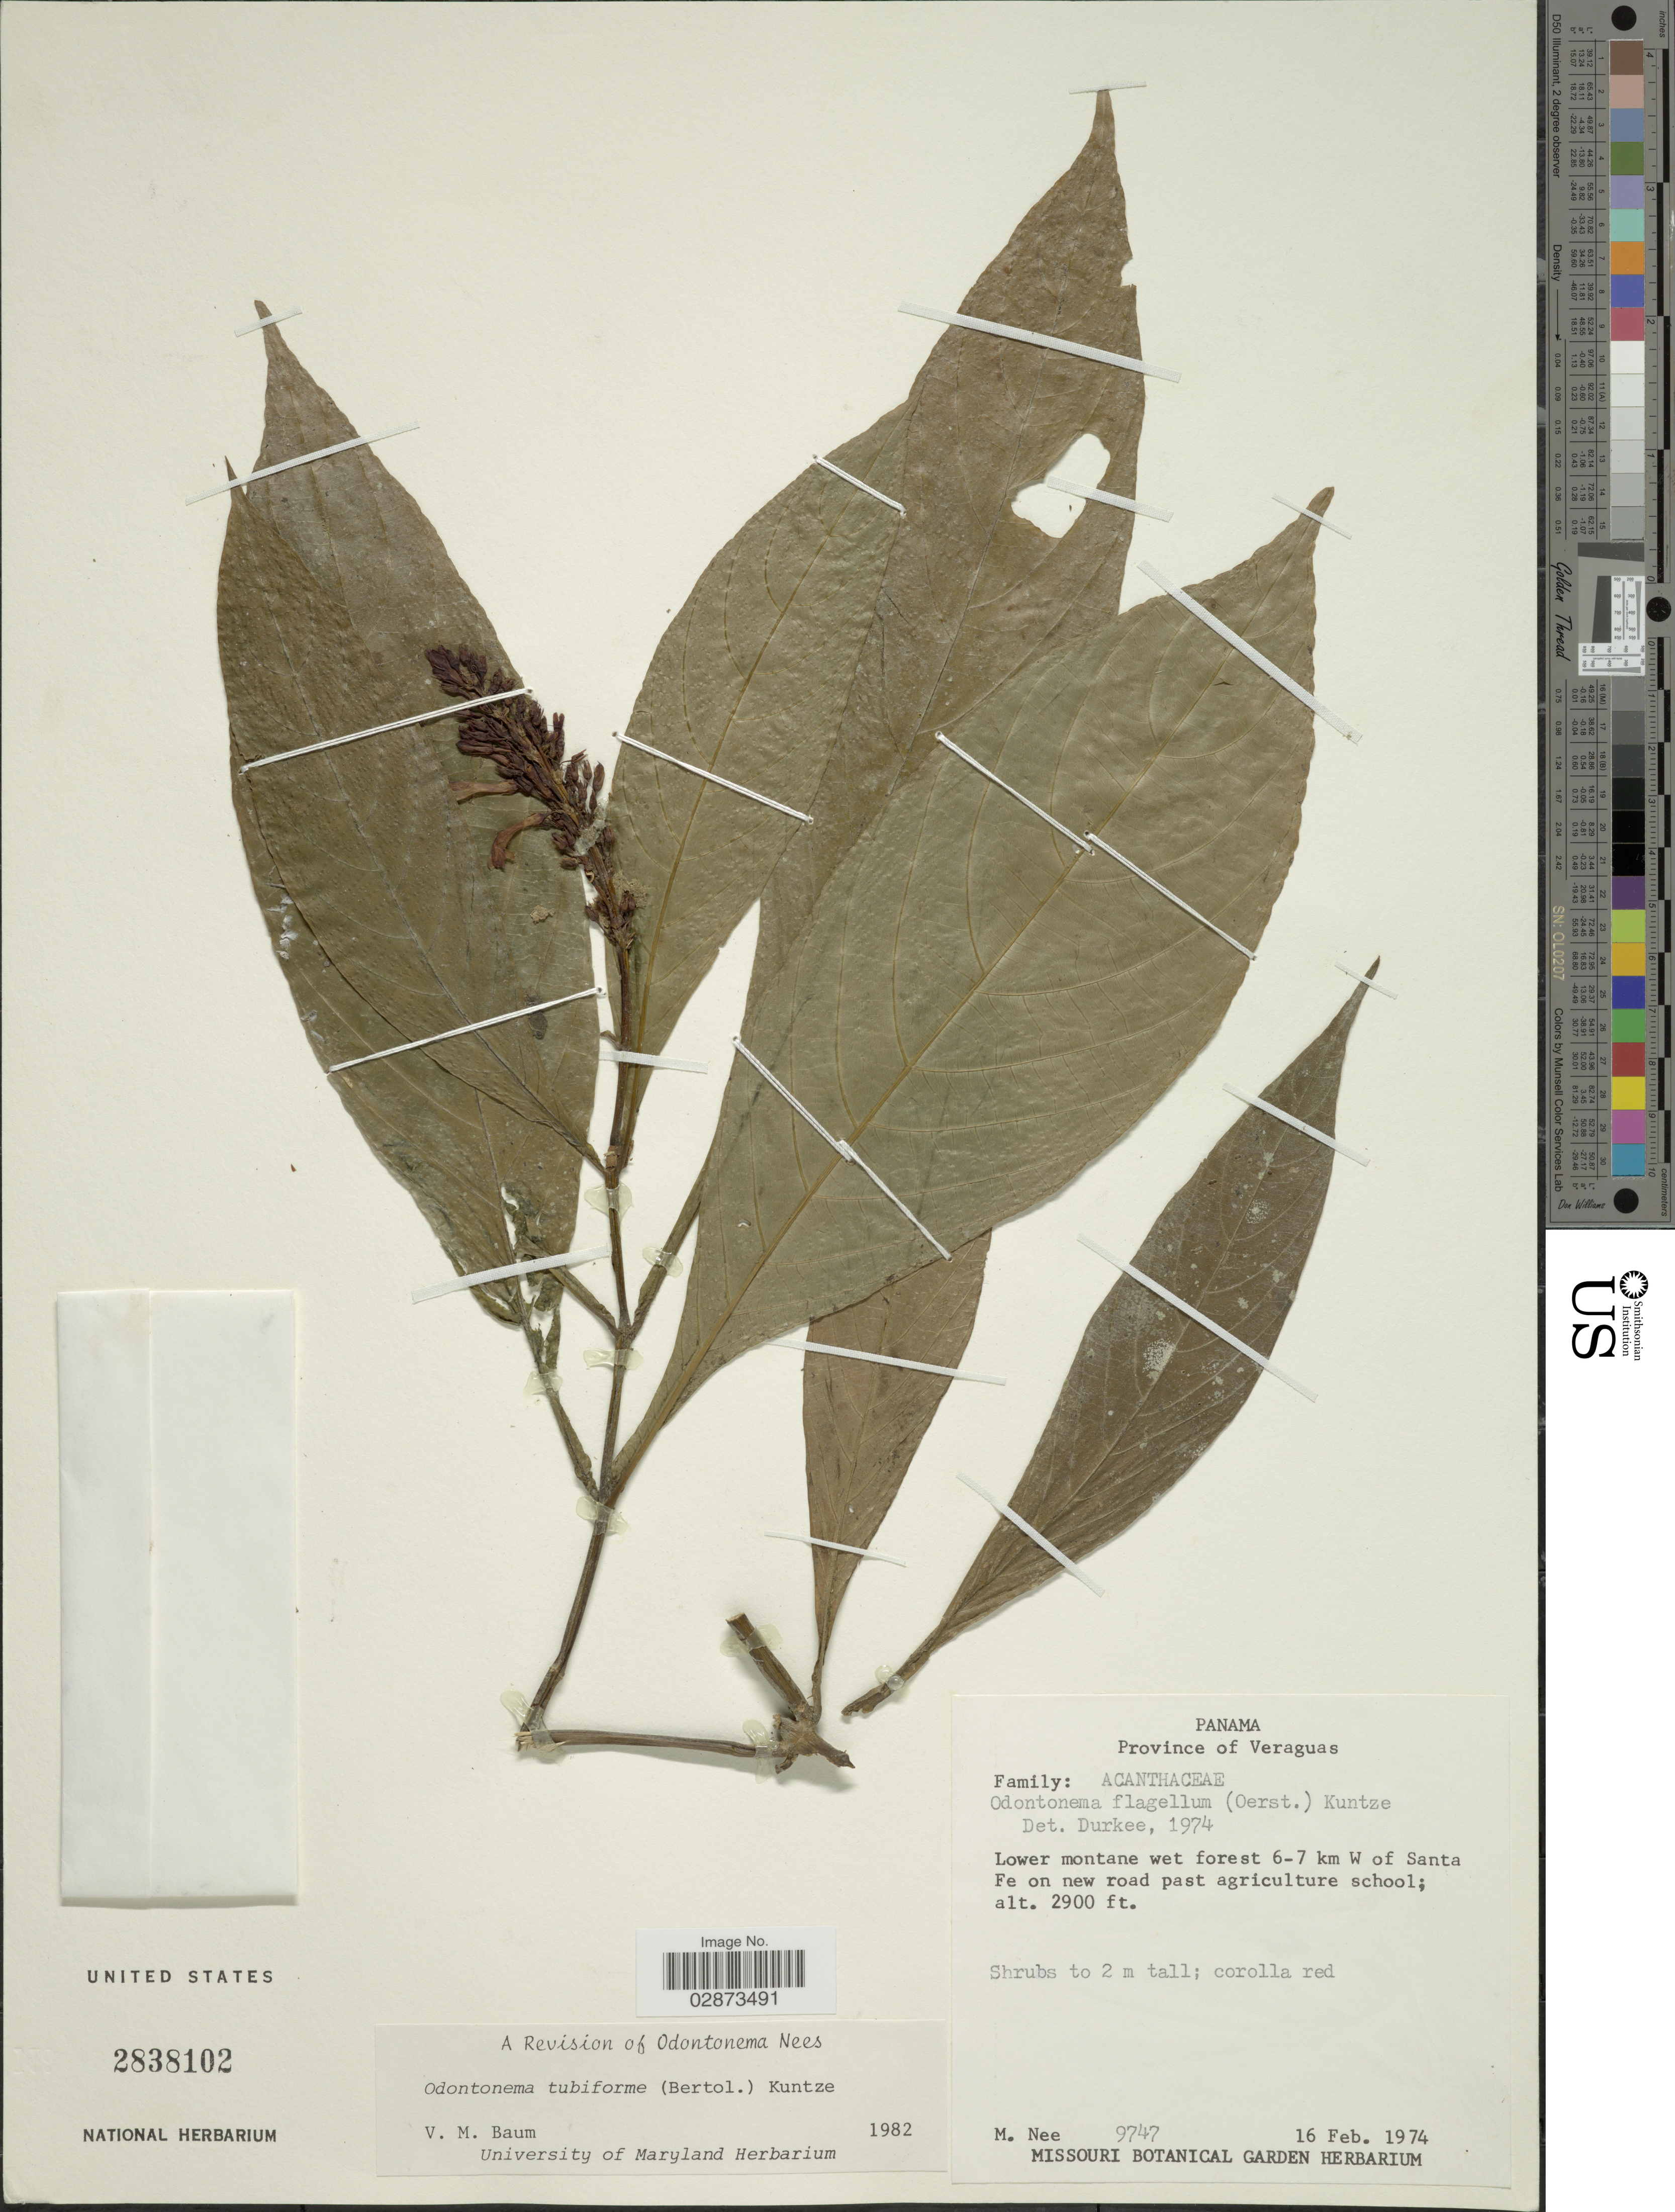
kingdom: Plantae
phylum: Tracheophyta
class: Magnoliopsida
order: Lamiales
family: Acanthaceae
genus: Odontonema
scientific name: Odontonema tubaeforme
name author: (Bertol.) Kuntze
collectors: M. Nee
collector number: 9747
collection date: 1974-02-16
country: Panama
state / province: Veraguas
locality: Lower montane wet forest 6-7 km W of Santa Fe on new road past agriculture school.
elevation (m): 884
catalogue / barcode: US 2838102